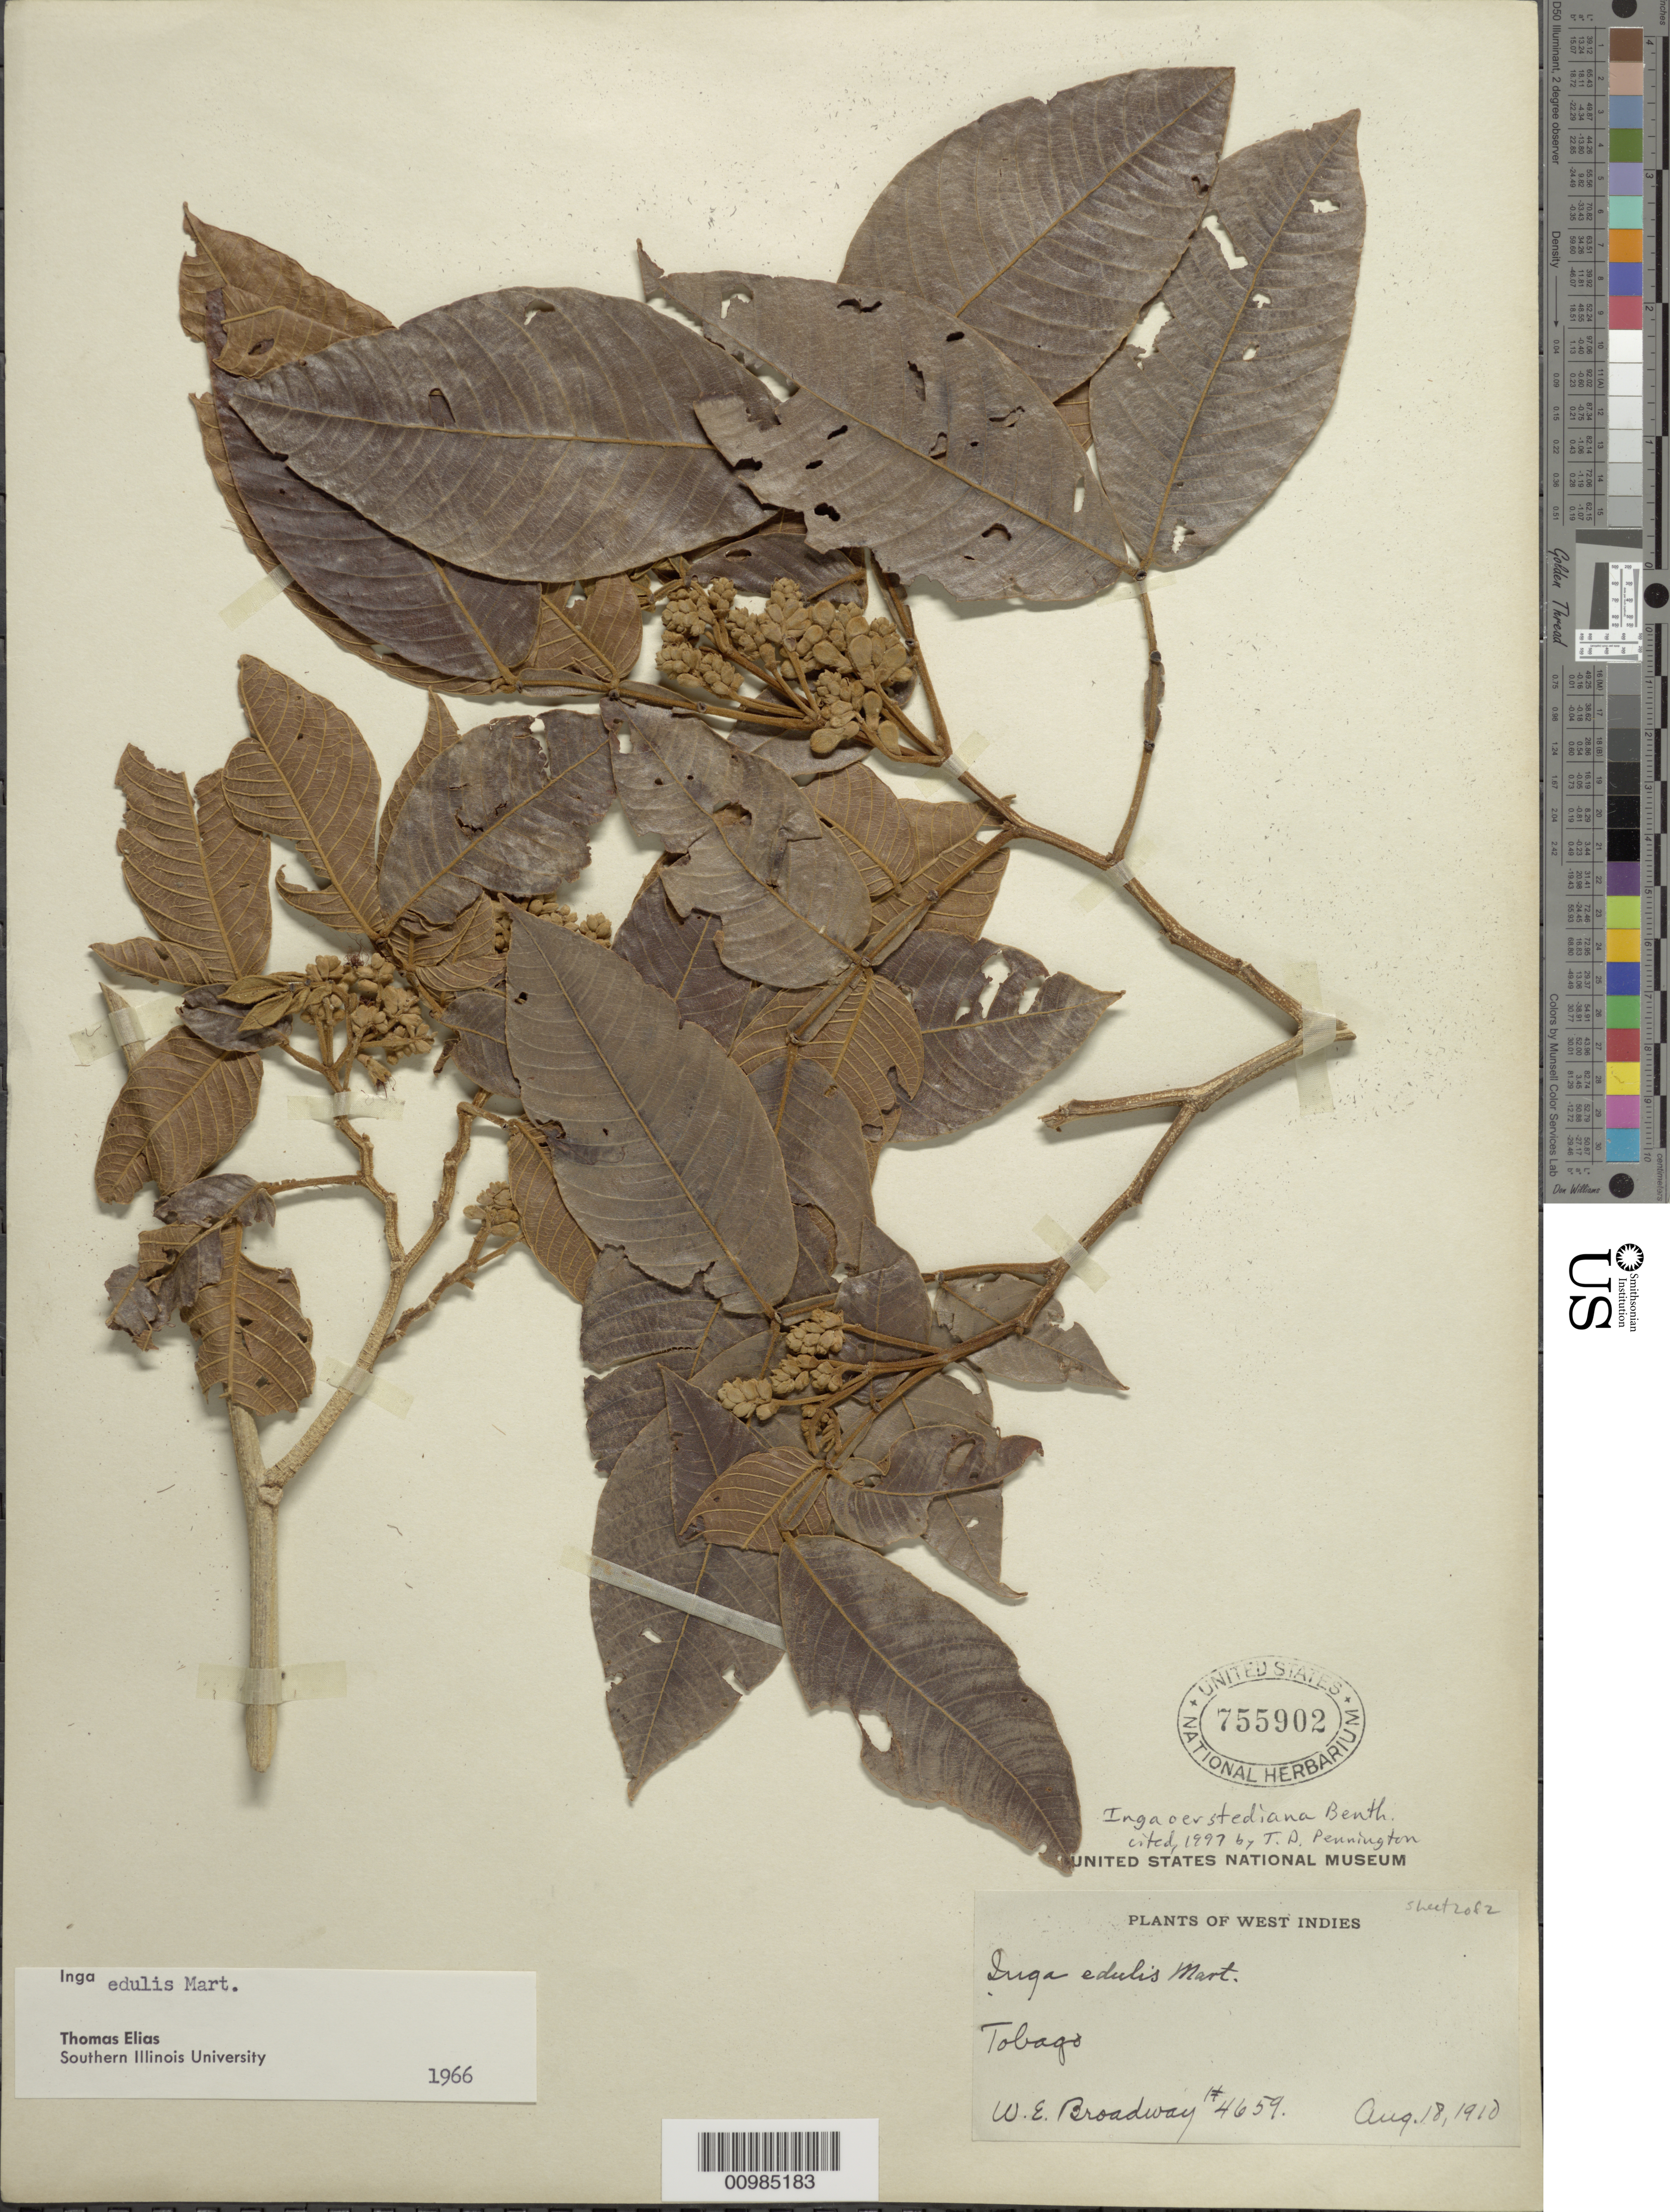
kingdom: Plantae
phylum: Tracheophyta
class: Magnoliopsida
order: Fabales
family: Fabaceae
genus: Inga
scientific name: Inga oerstediana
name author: Benth.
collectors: W. E. Broadway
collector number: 4659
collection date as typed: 18 Aug 1910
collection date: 1910-08-18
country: Trinidad and Tobago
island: Tobago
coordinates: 0 N, 0 E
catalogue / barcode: US 755902